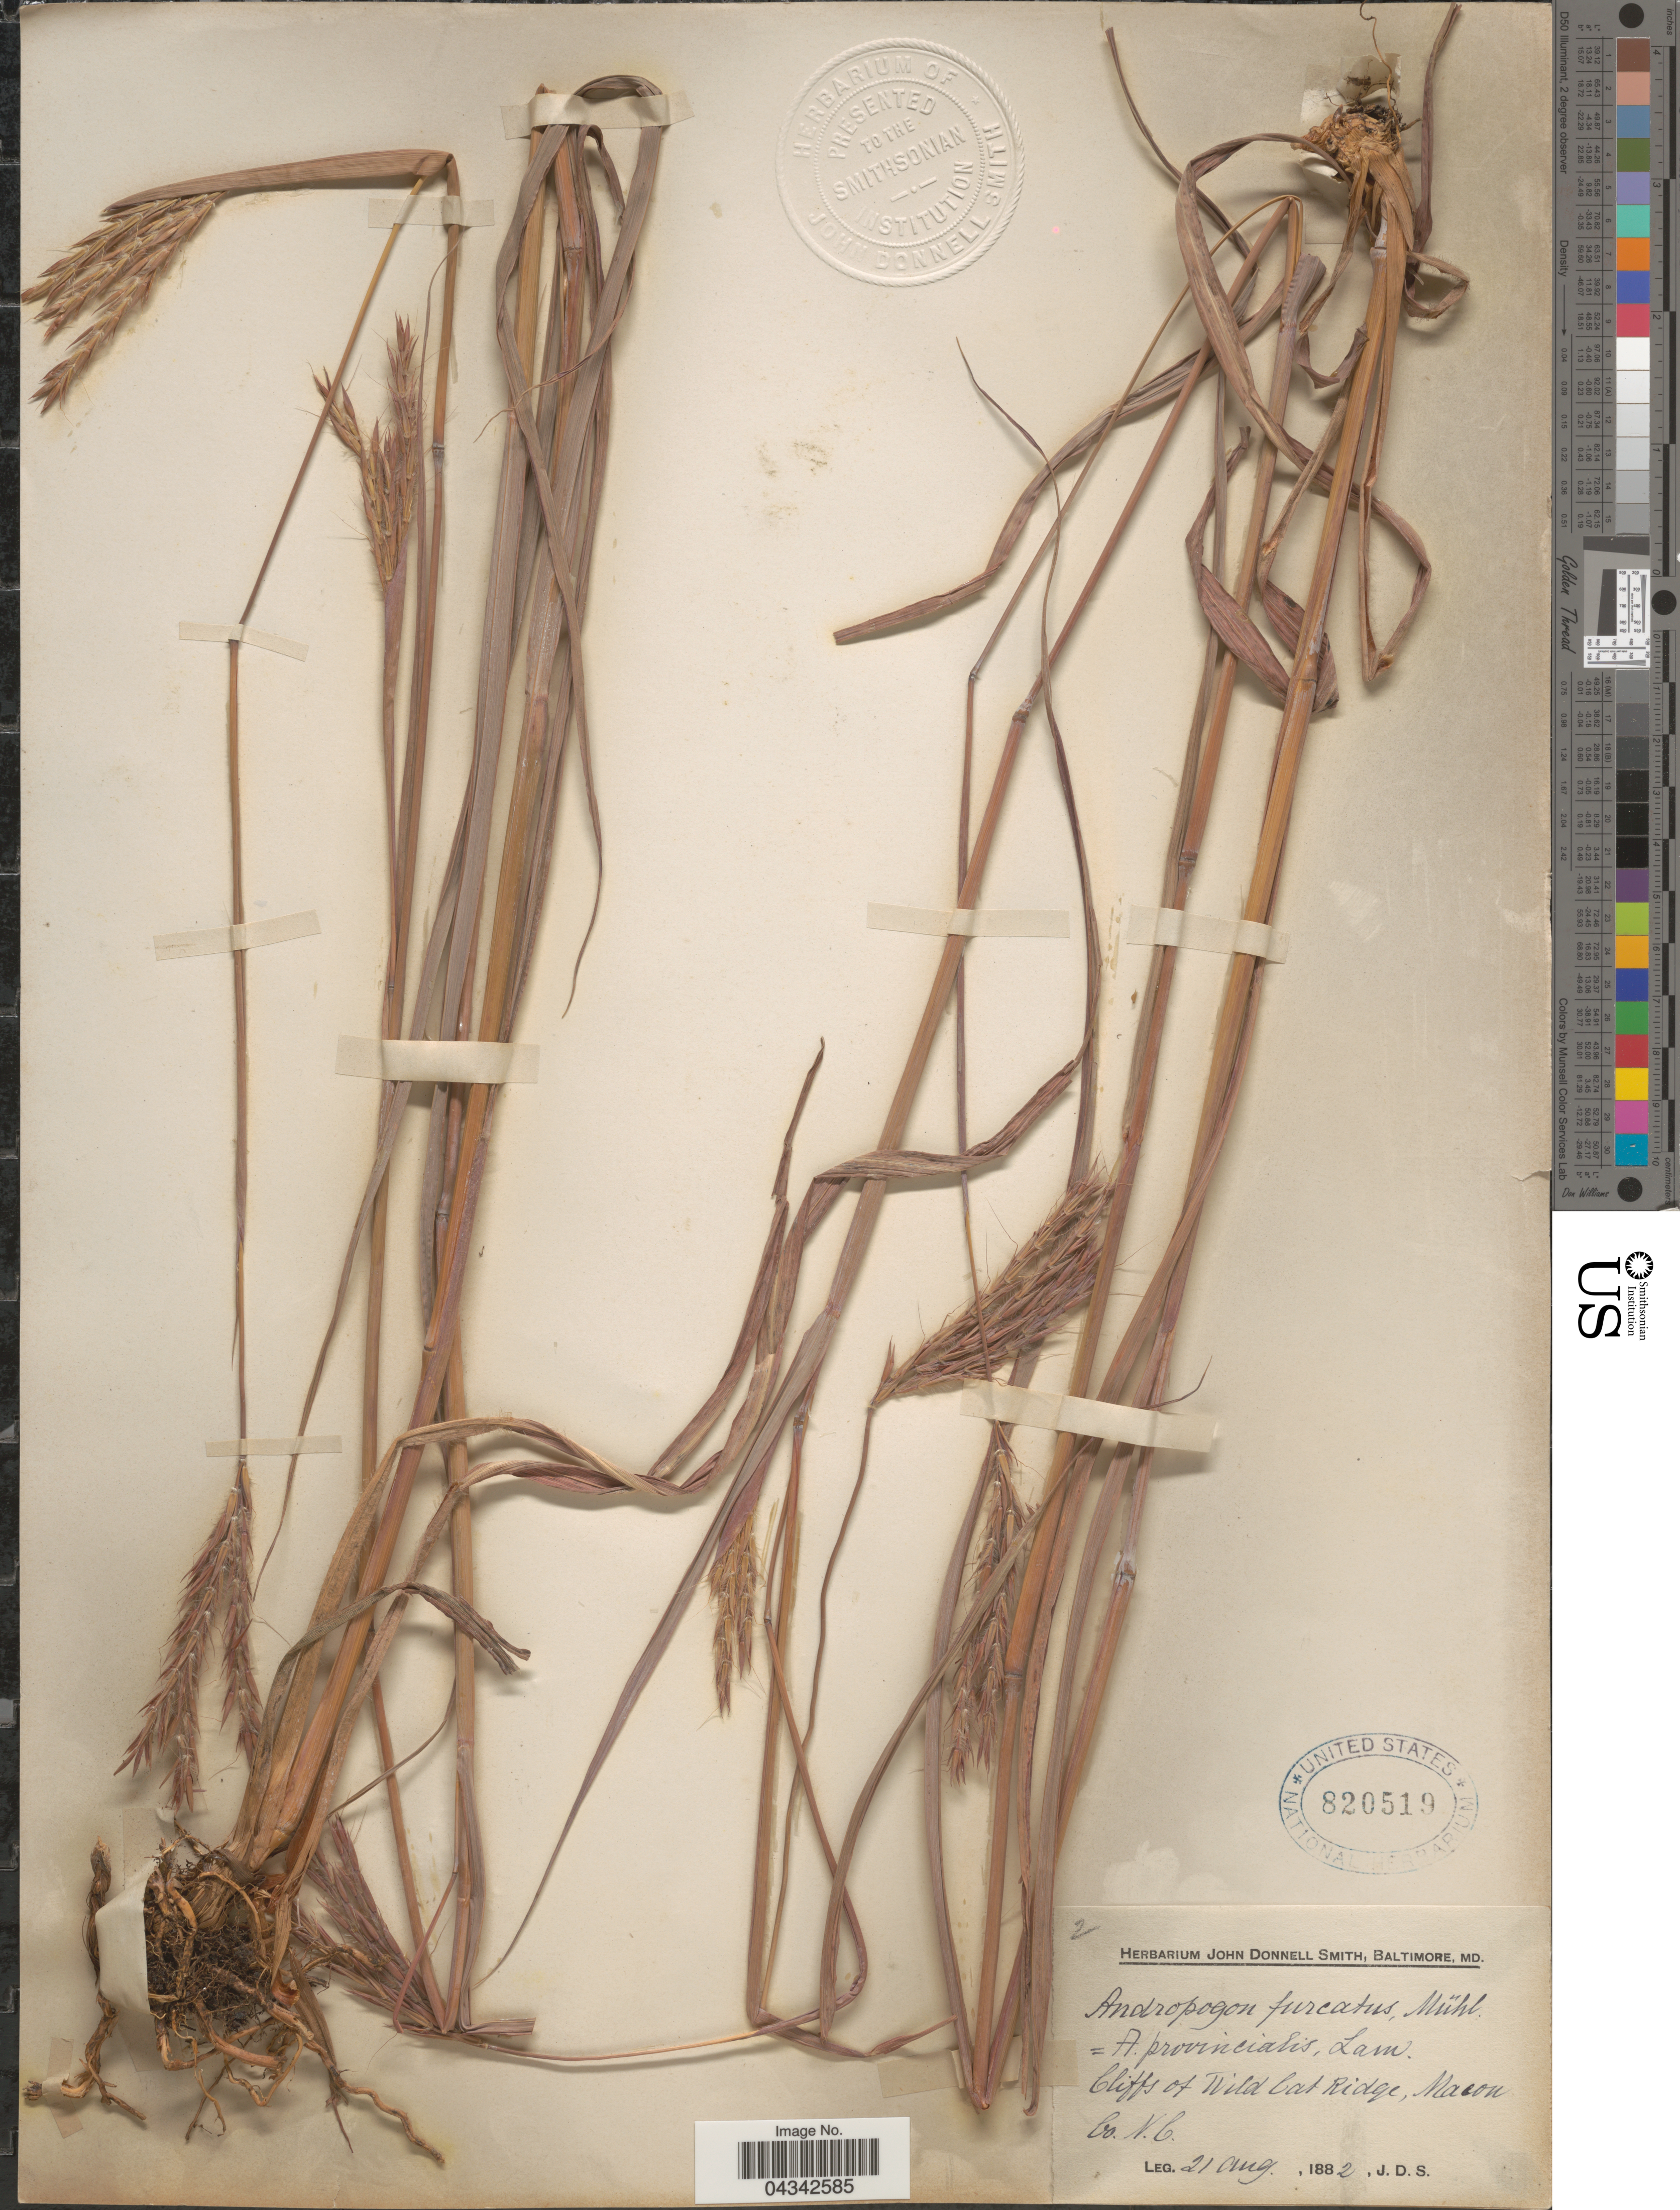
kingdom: Plantae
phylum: Tracheophyta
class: Liliopsida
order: Poales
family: Poaceae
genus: Andropogon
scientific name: Andropogon gerardii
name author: Vitman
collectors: J. Donnell Smith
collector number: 2?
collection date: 1882-08-21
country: United States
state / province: North Carolina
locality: Cliffs of Wild Cat Ridge, Macon Co.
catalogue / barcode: US 820519